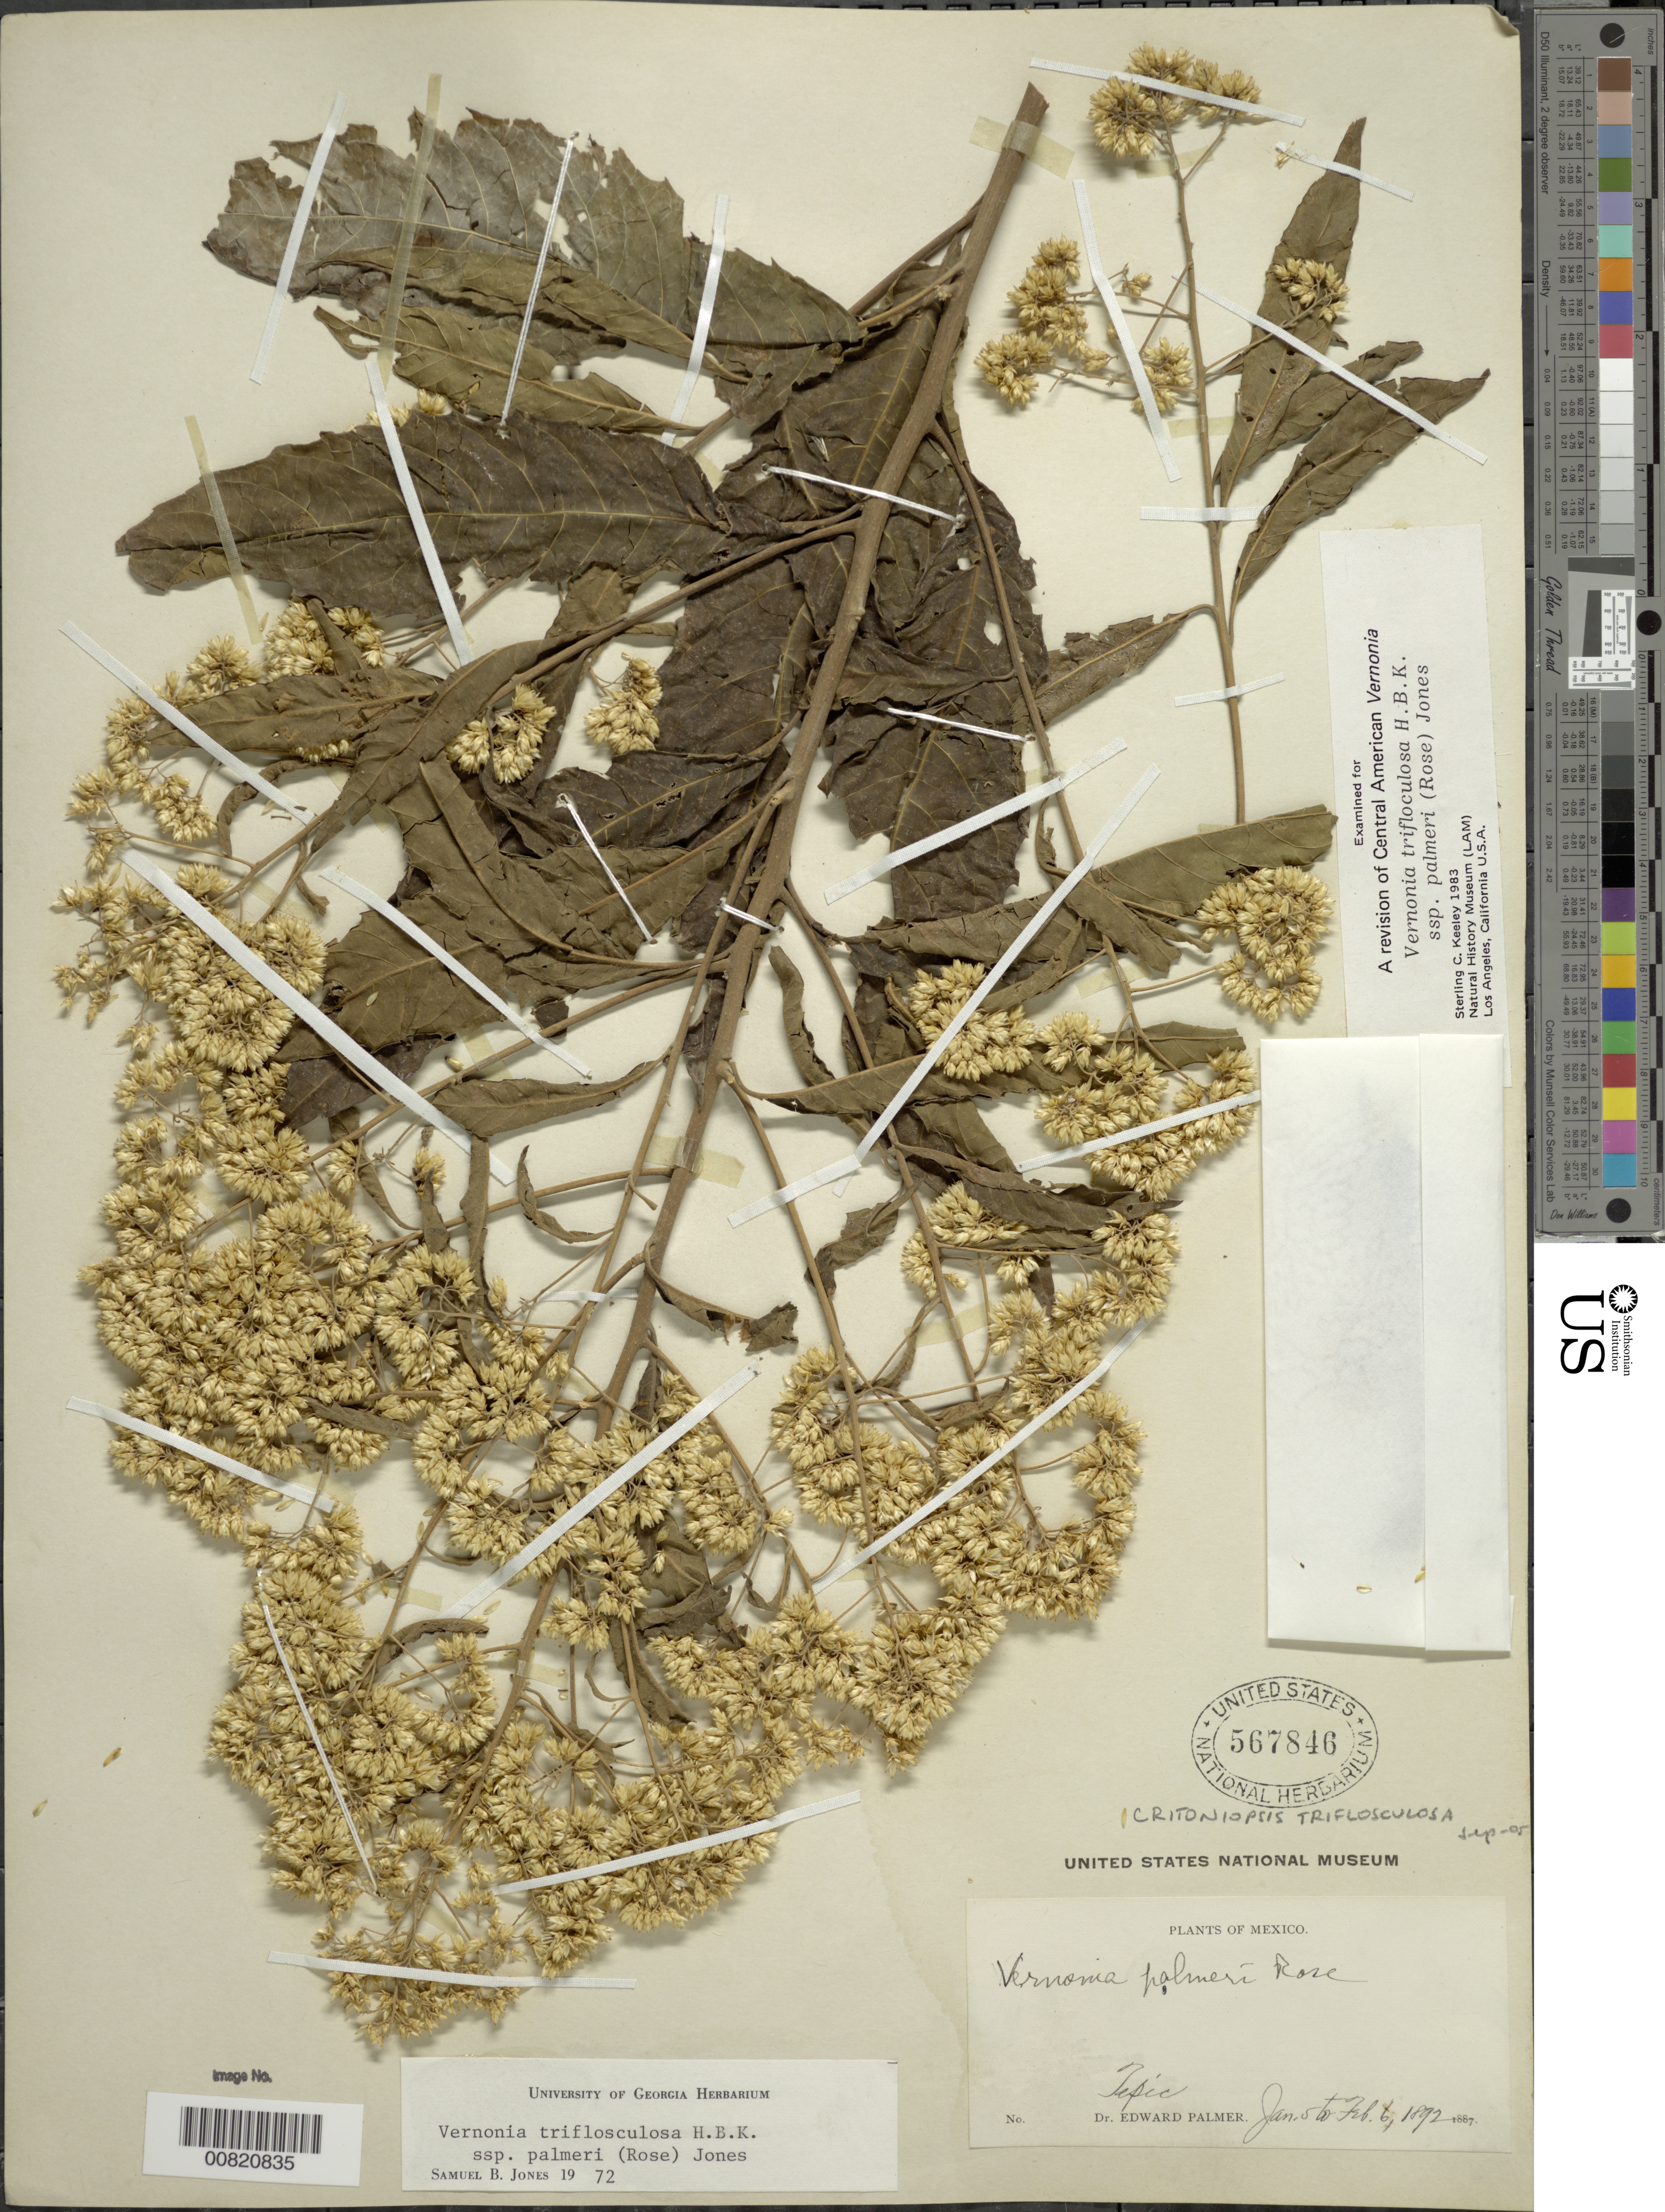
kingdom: Plantae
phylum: Tracheophyta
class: Magnoliopsida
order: Asterales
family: Asteraceae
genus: Eremosis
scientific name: Eremosis triflosculosa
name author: (Kunth) Gleason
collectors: E. Palmer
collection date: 1892-01-05/1892-02-06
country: Mexico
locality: Tepic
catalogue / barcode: US 567846